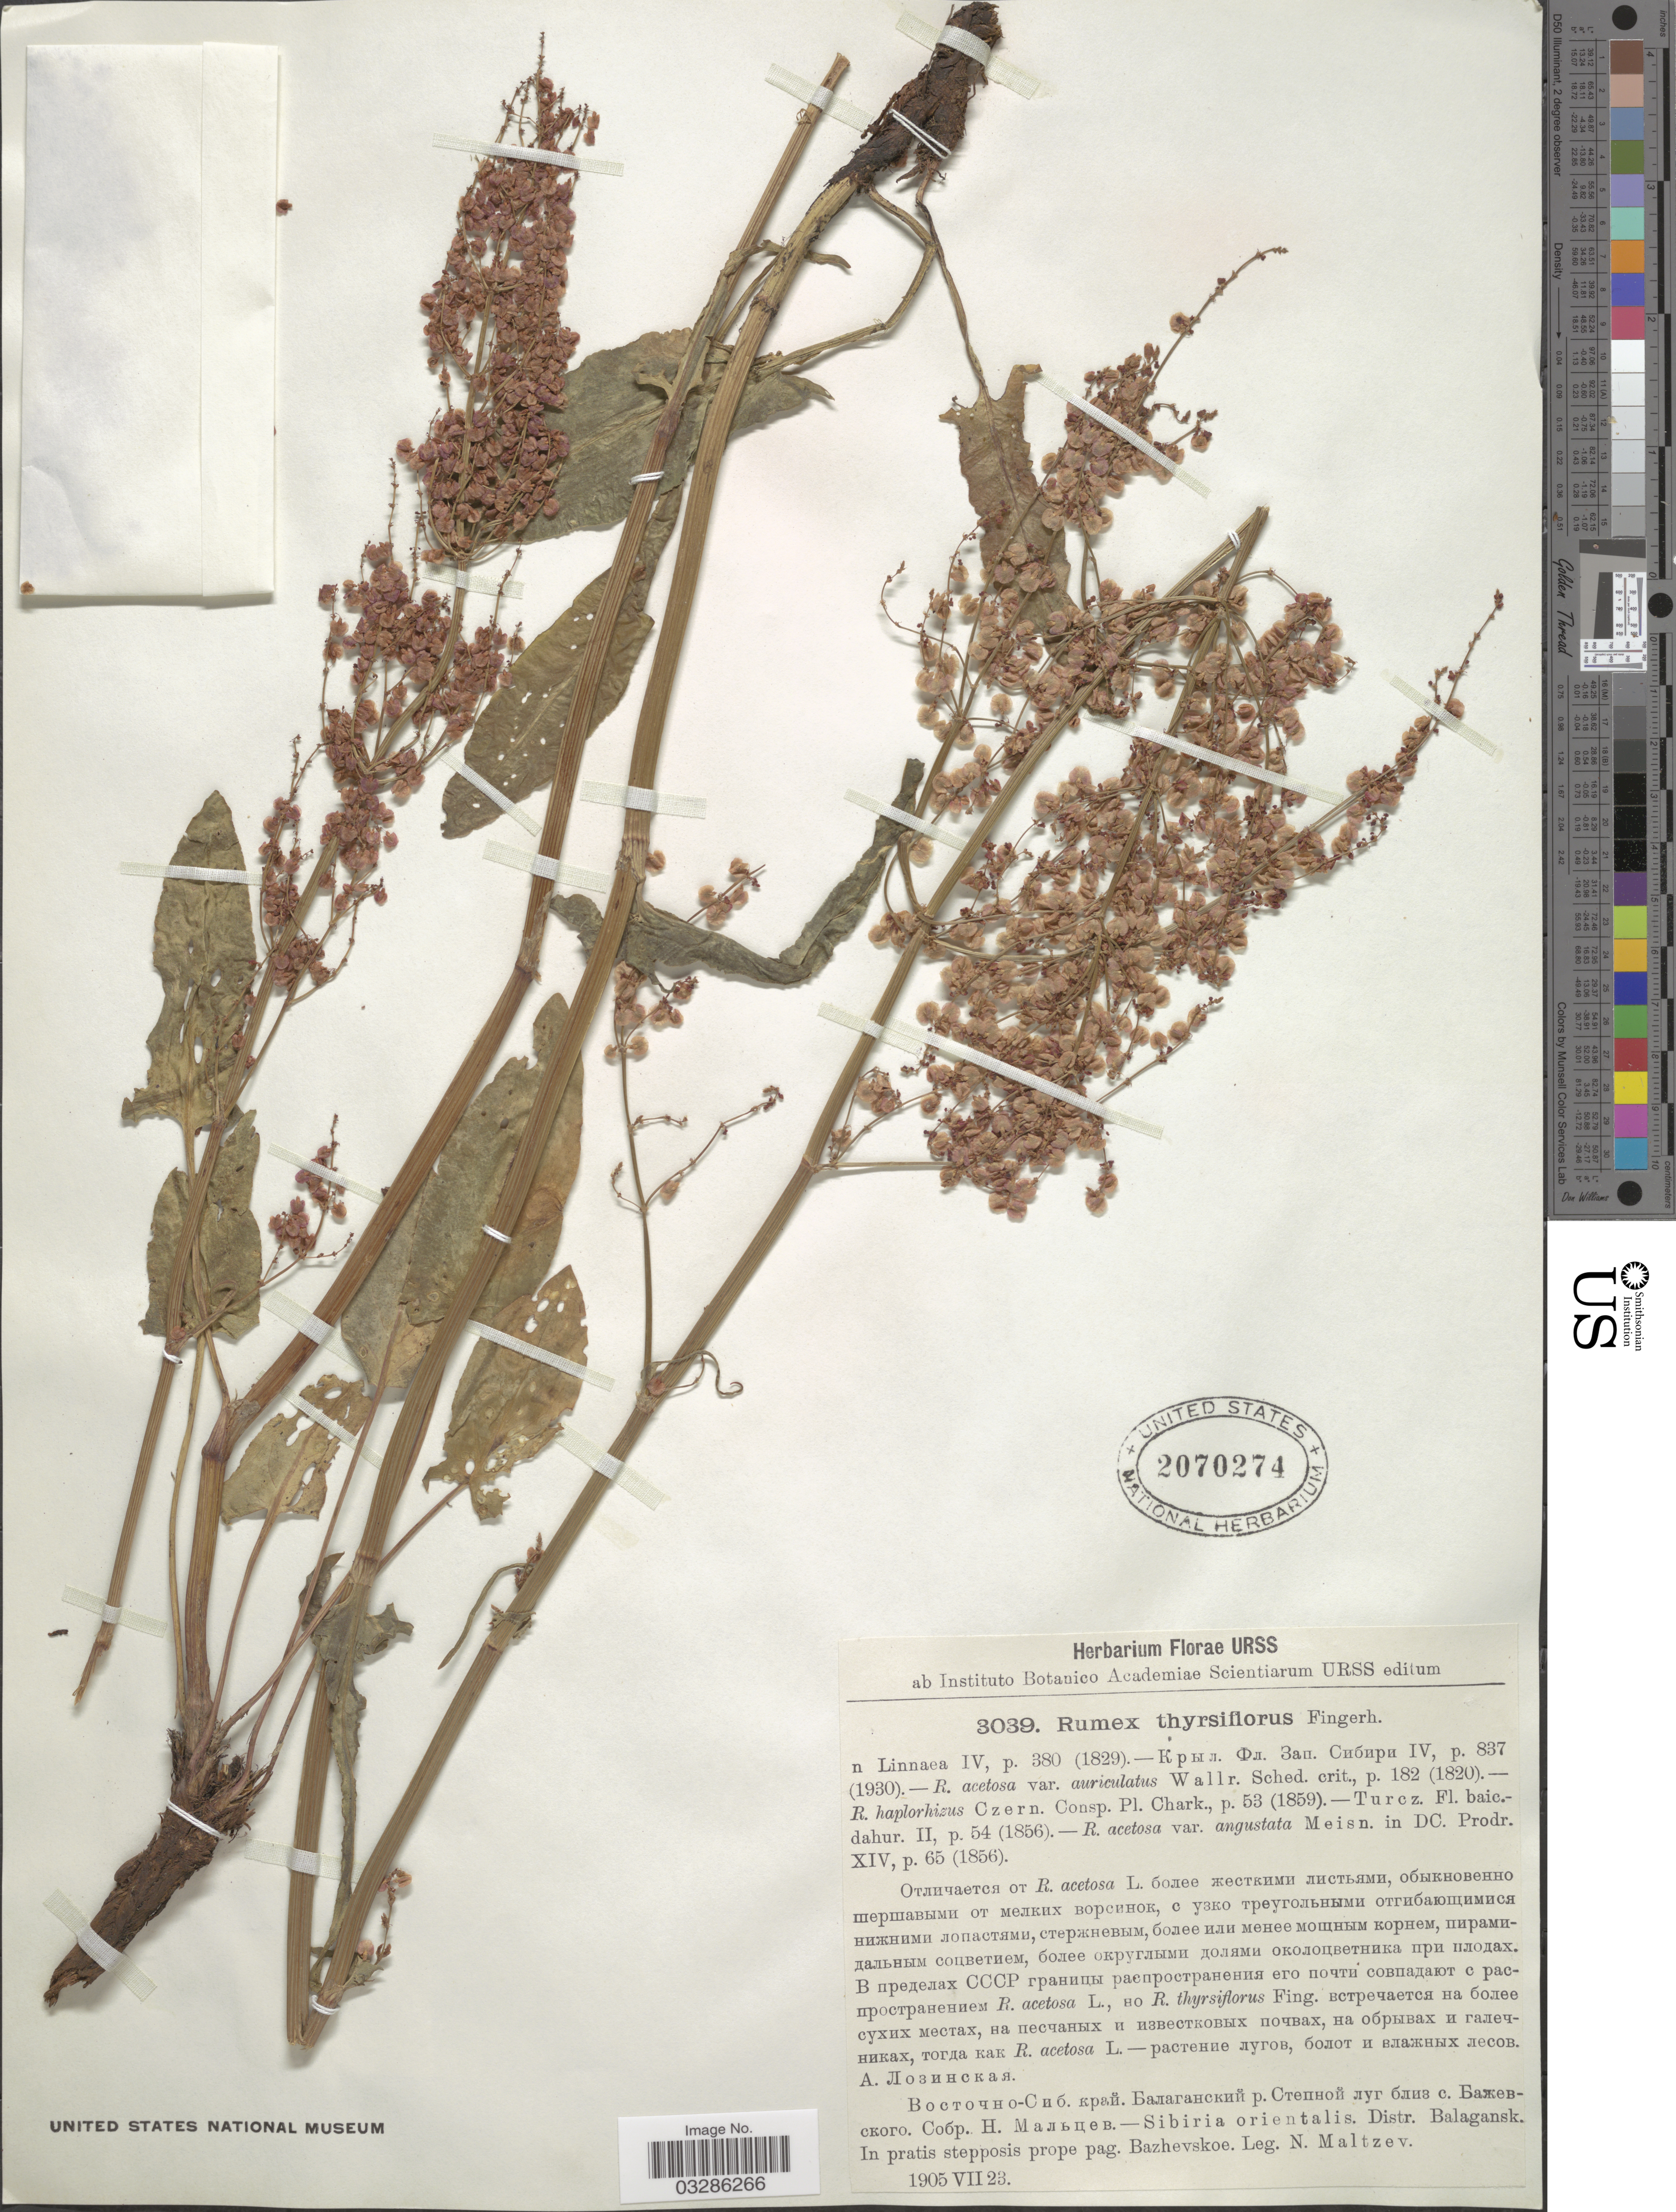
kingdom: Plantae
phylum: Tracheophyta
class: Magnoliopsida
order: Caryophyllales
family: Polygonaceae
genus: Rumex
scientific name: Rumex thyrsiflorus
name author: Fingerh.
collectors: N. Maltzev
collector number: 3039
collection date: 1905-07-23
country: Russian Federation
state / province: Irkutsk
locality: Sibiria orientalis. Distr. Balagansk. In pratis stepposis prope pag. Bazhevskoe.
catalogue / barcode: US 2070274